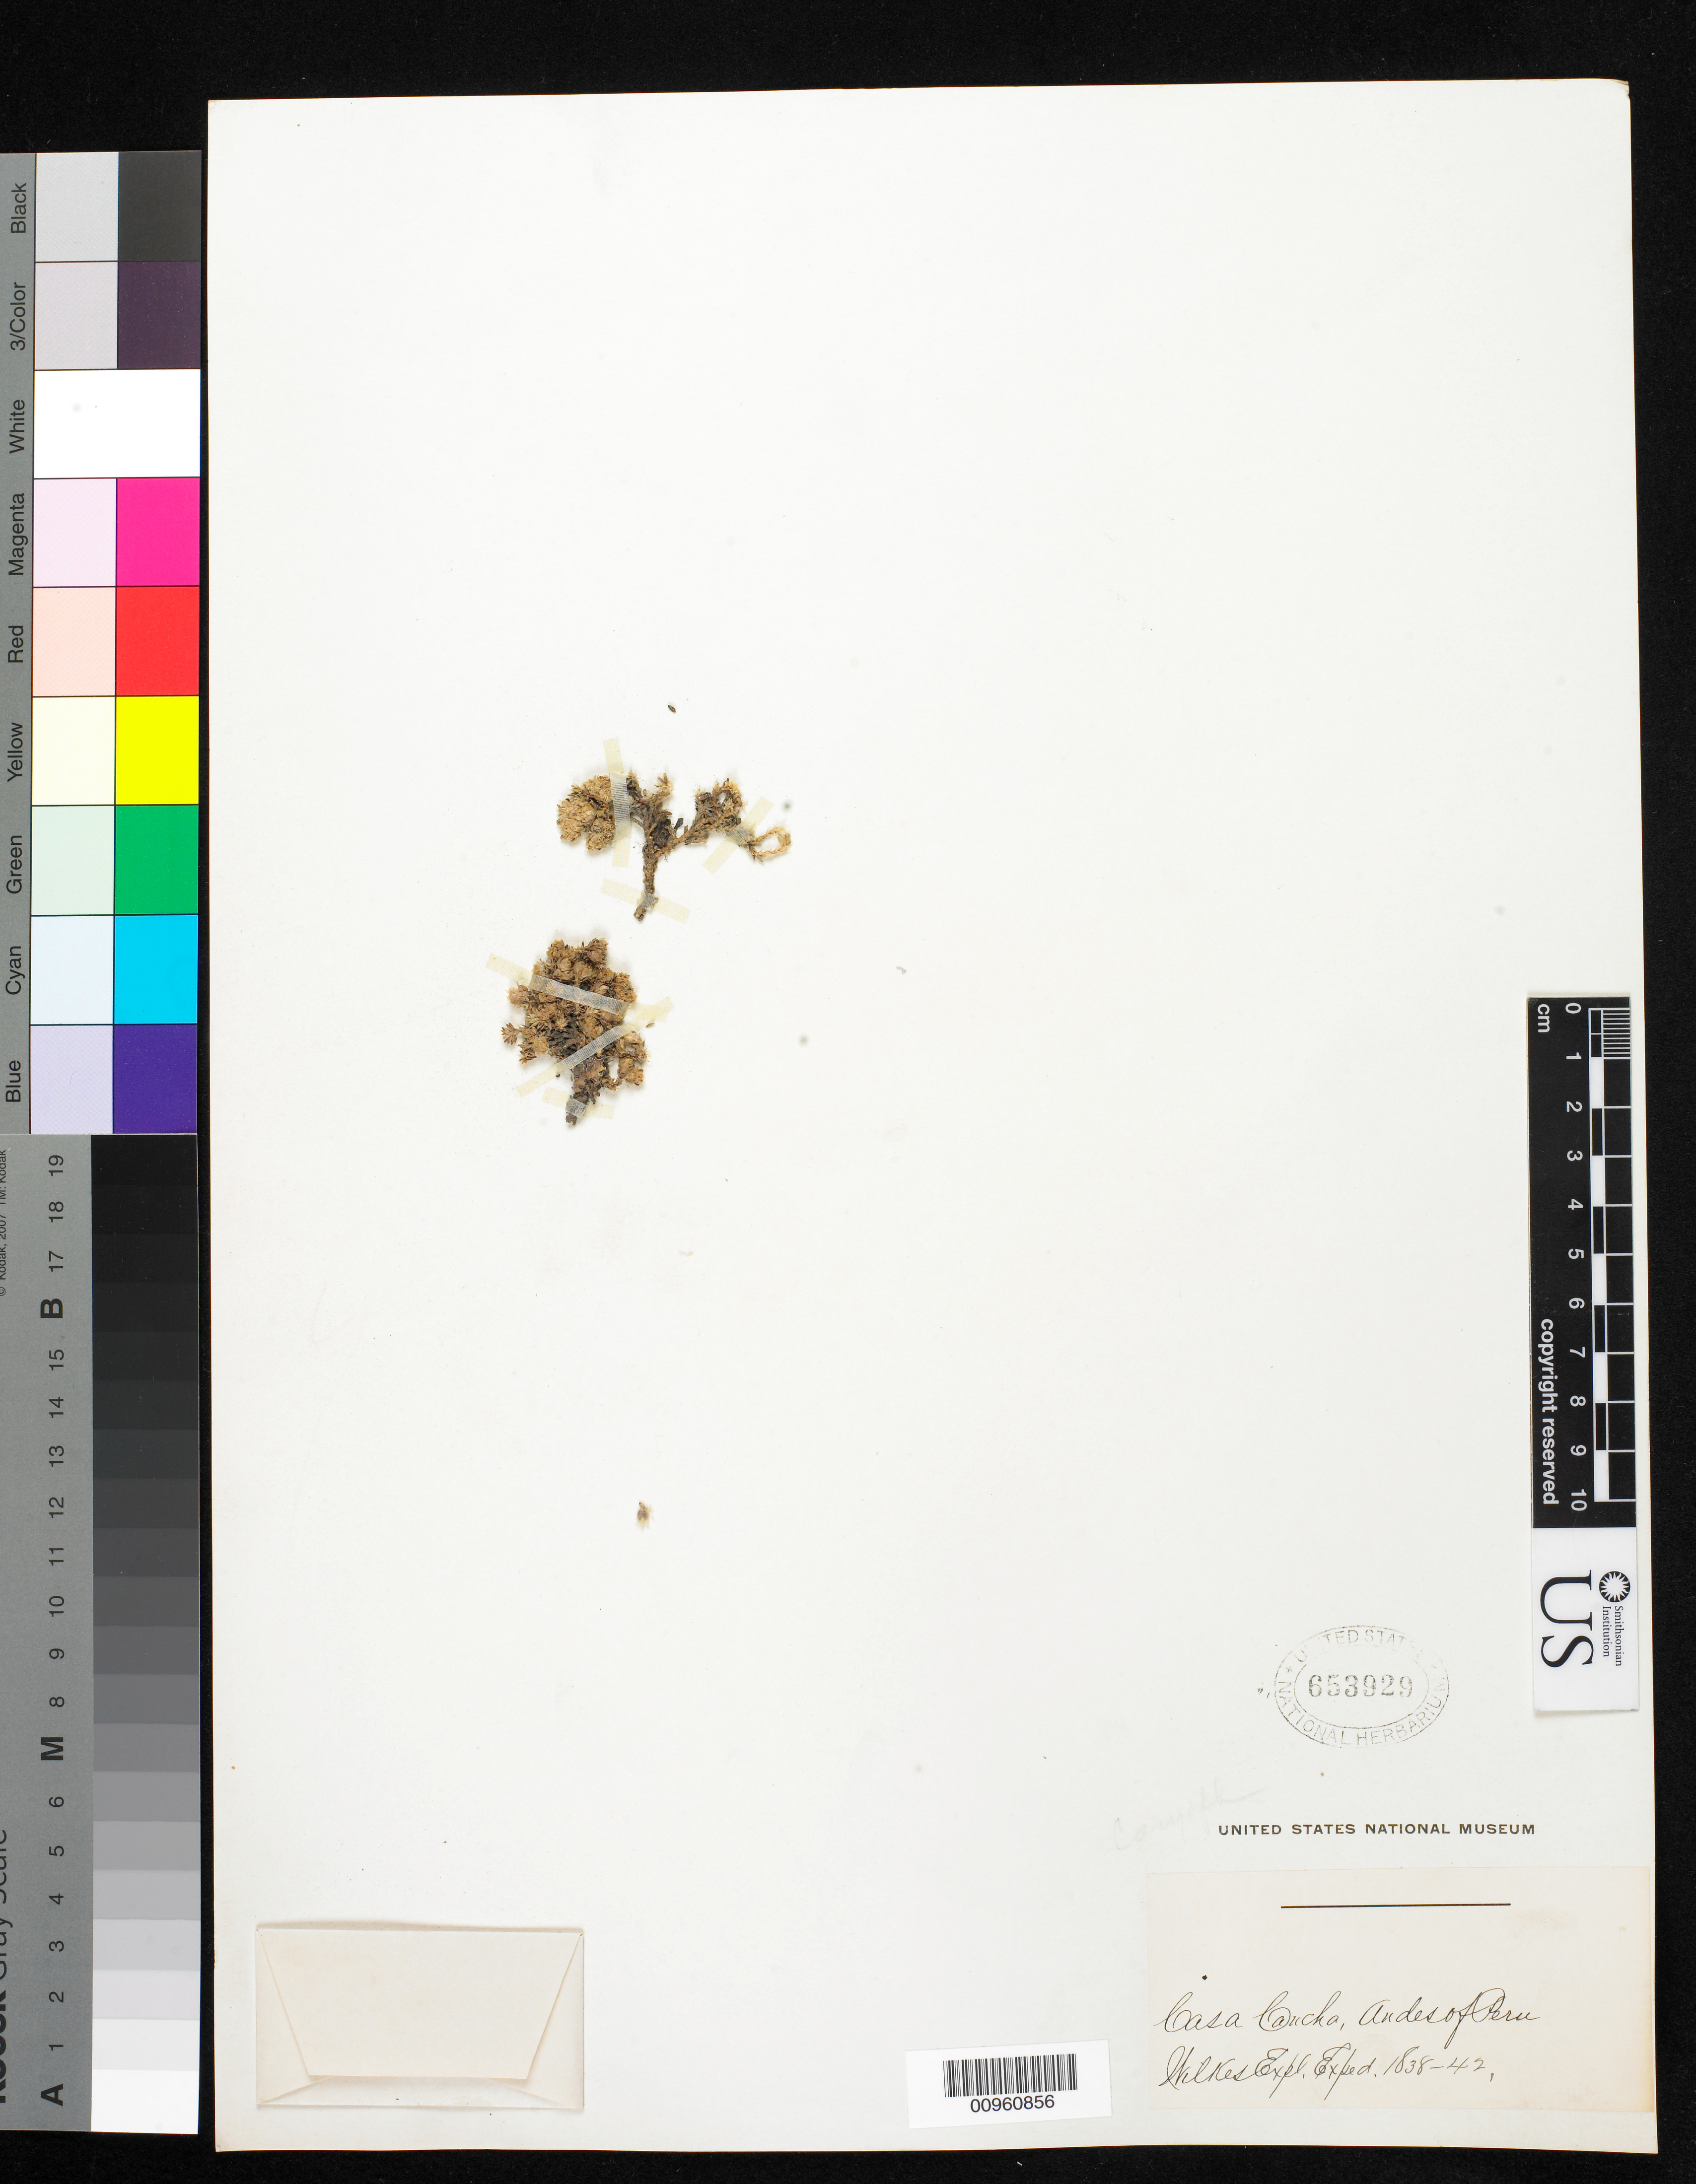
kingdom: Plantae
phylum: Tracheophyta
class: Magnoliopsida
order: Caryophyllales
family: Caryophyllaceae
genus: Paronychia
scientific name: Paronychia andina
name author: A. Gray in Wilkes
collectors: Wilkes Explor. Exped.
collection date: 1838/1842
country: Peru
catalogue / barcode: US 653929